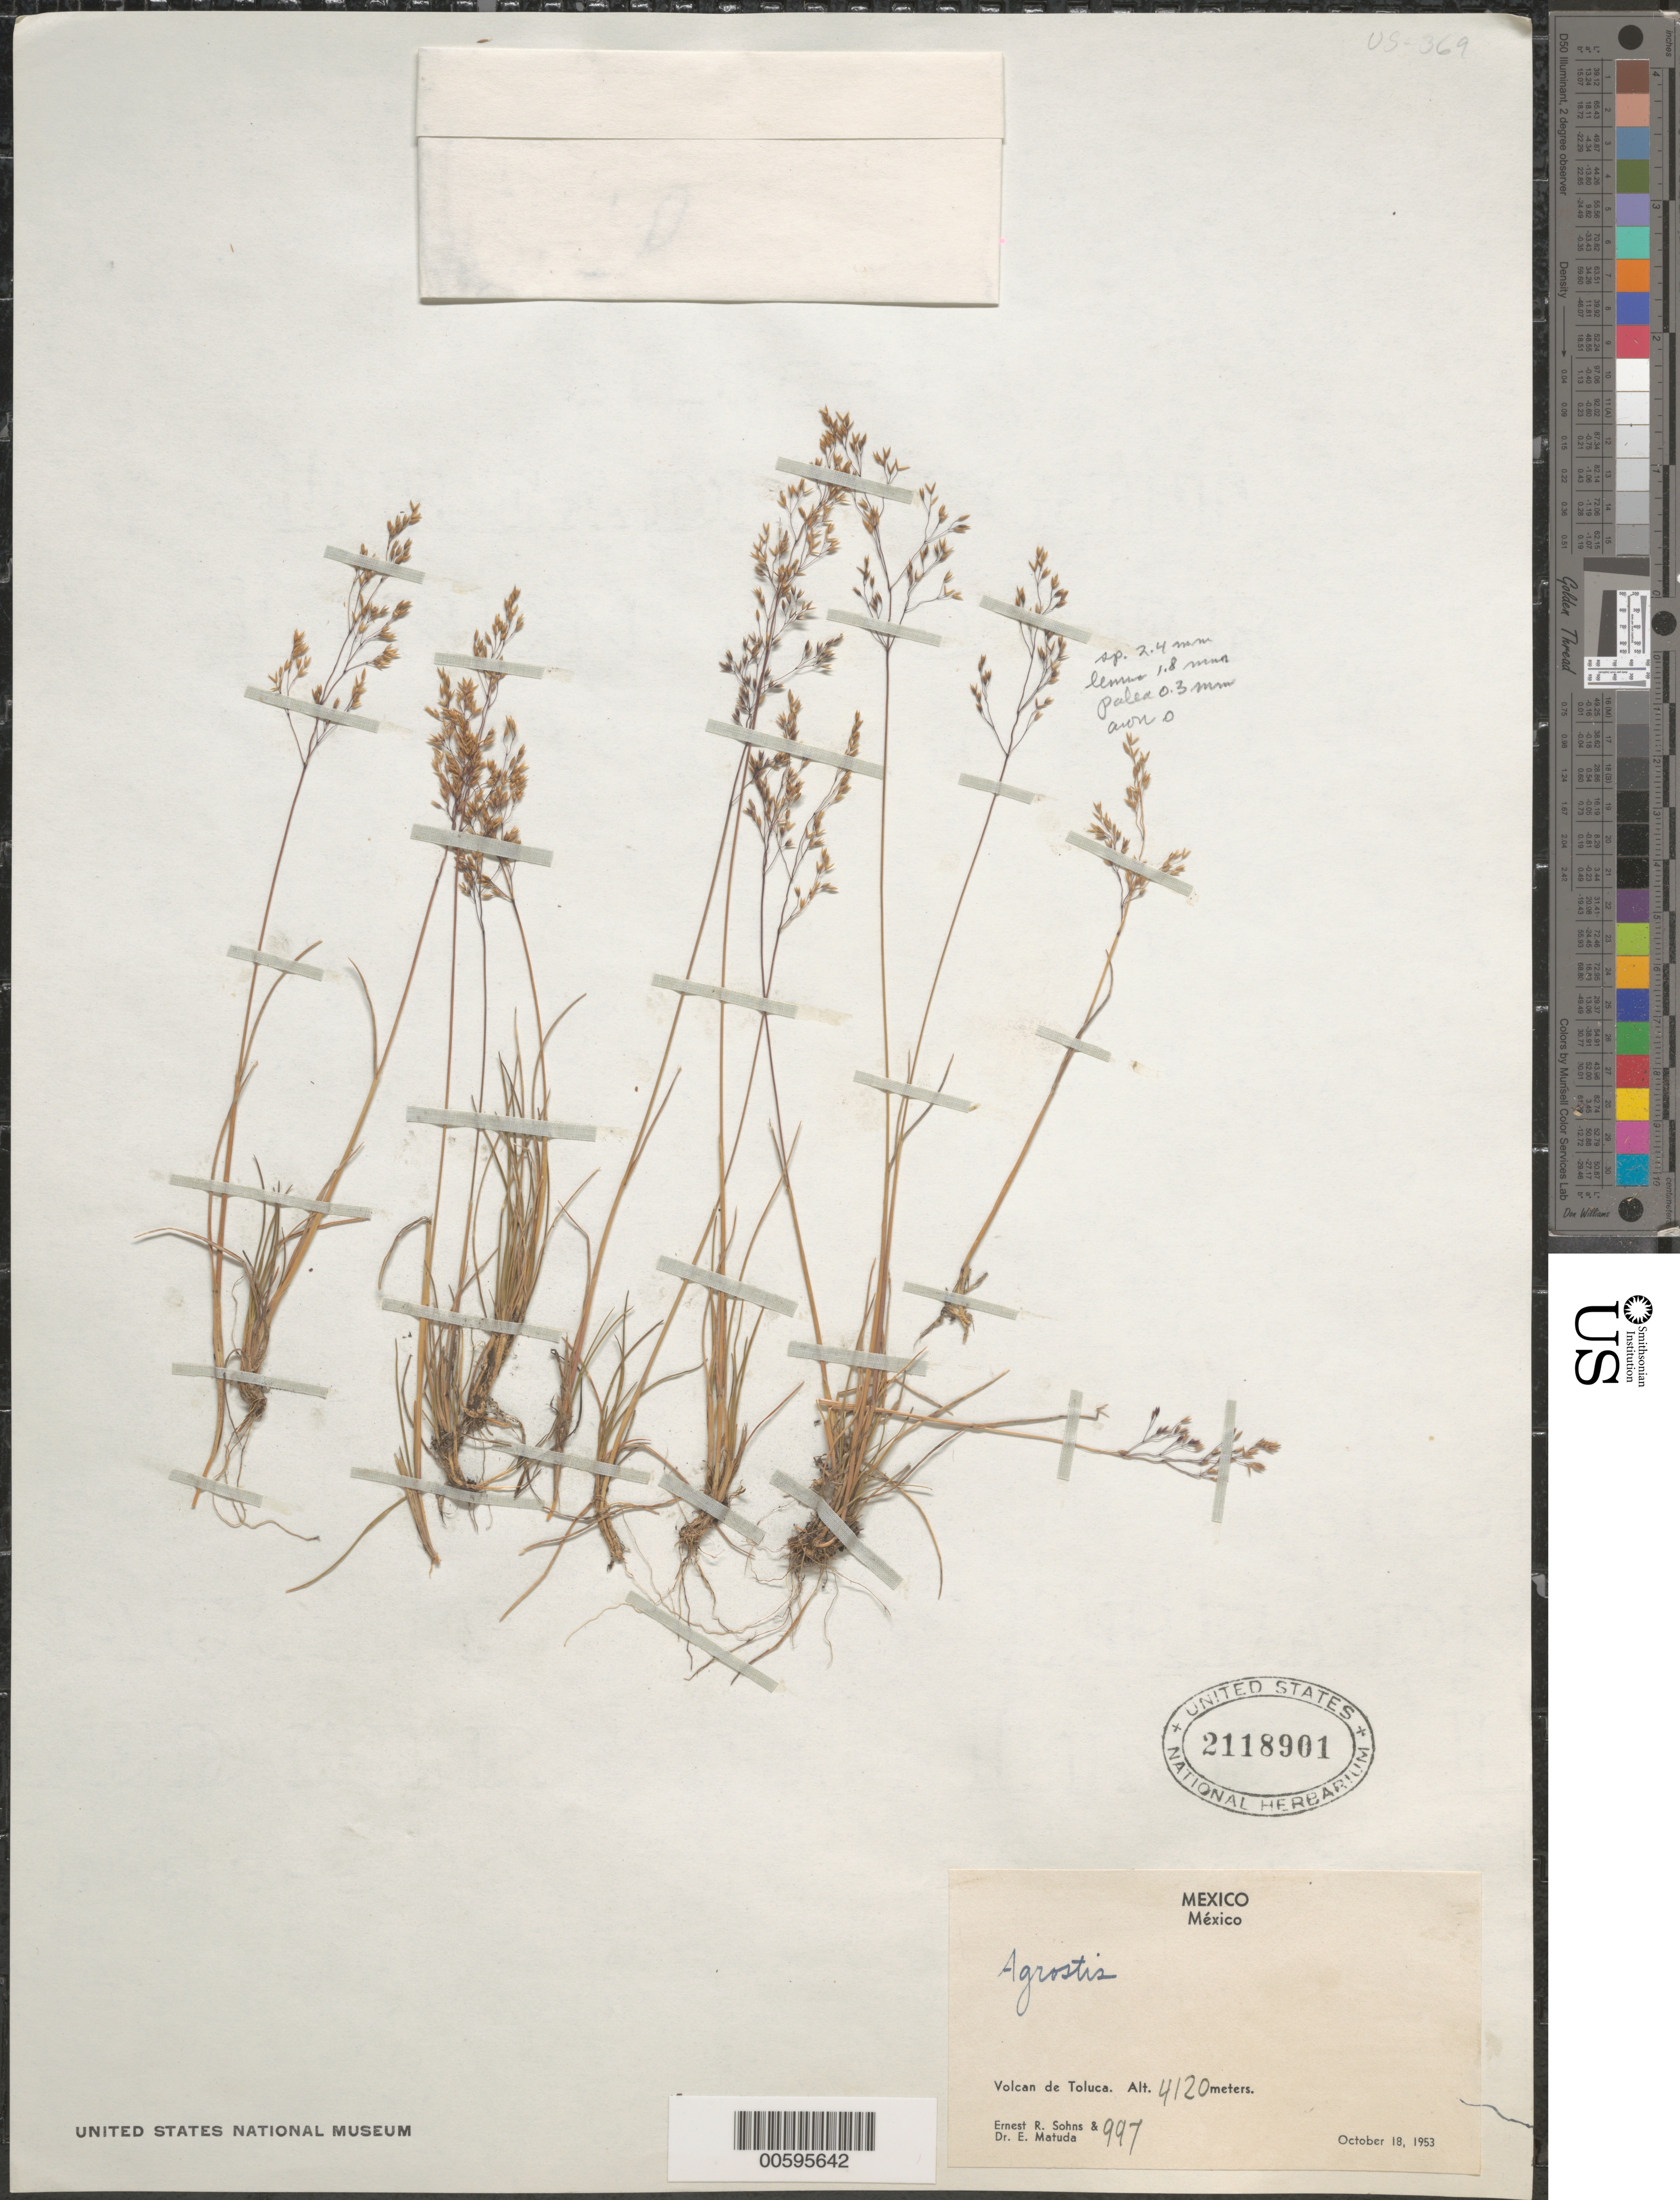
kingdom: Plantae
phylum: Tracheophyta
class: Liliopsida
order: Poales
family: Poaceae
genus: Agrostis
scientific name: Agrostis sp.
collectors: E. R. Sohns & E. Matuda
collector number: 997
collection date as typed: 18 Oct 1953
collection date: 1953-10-18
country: Mexico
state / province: México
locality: Volcan de Toluca.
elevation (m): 4120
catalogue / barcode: US 2118901